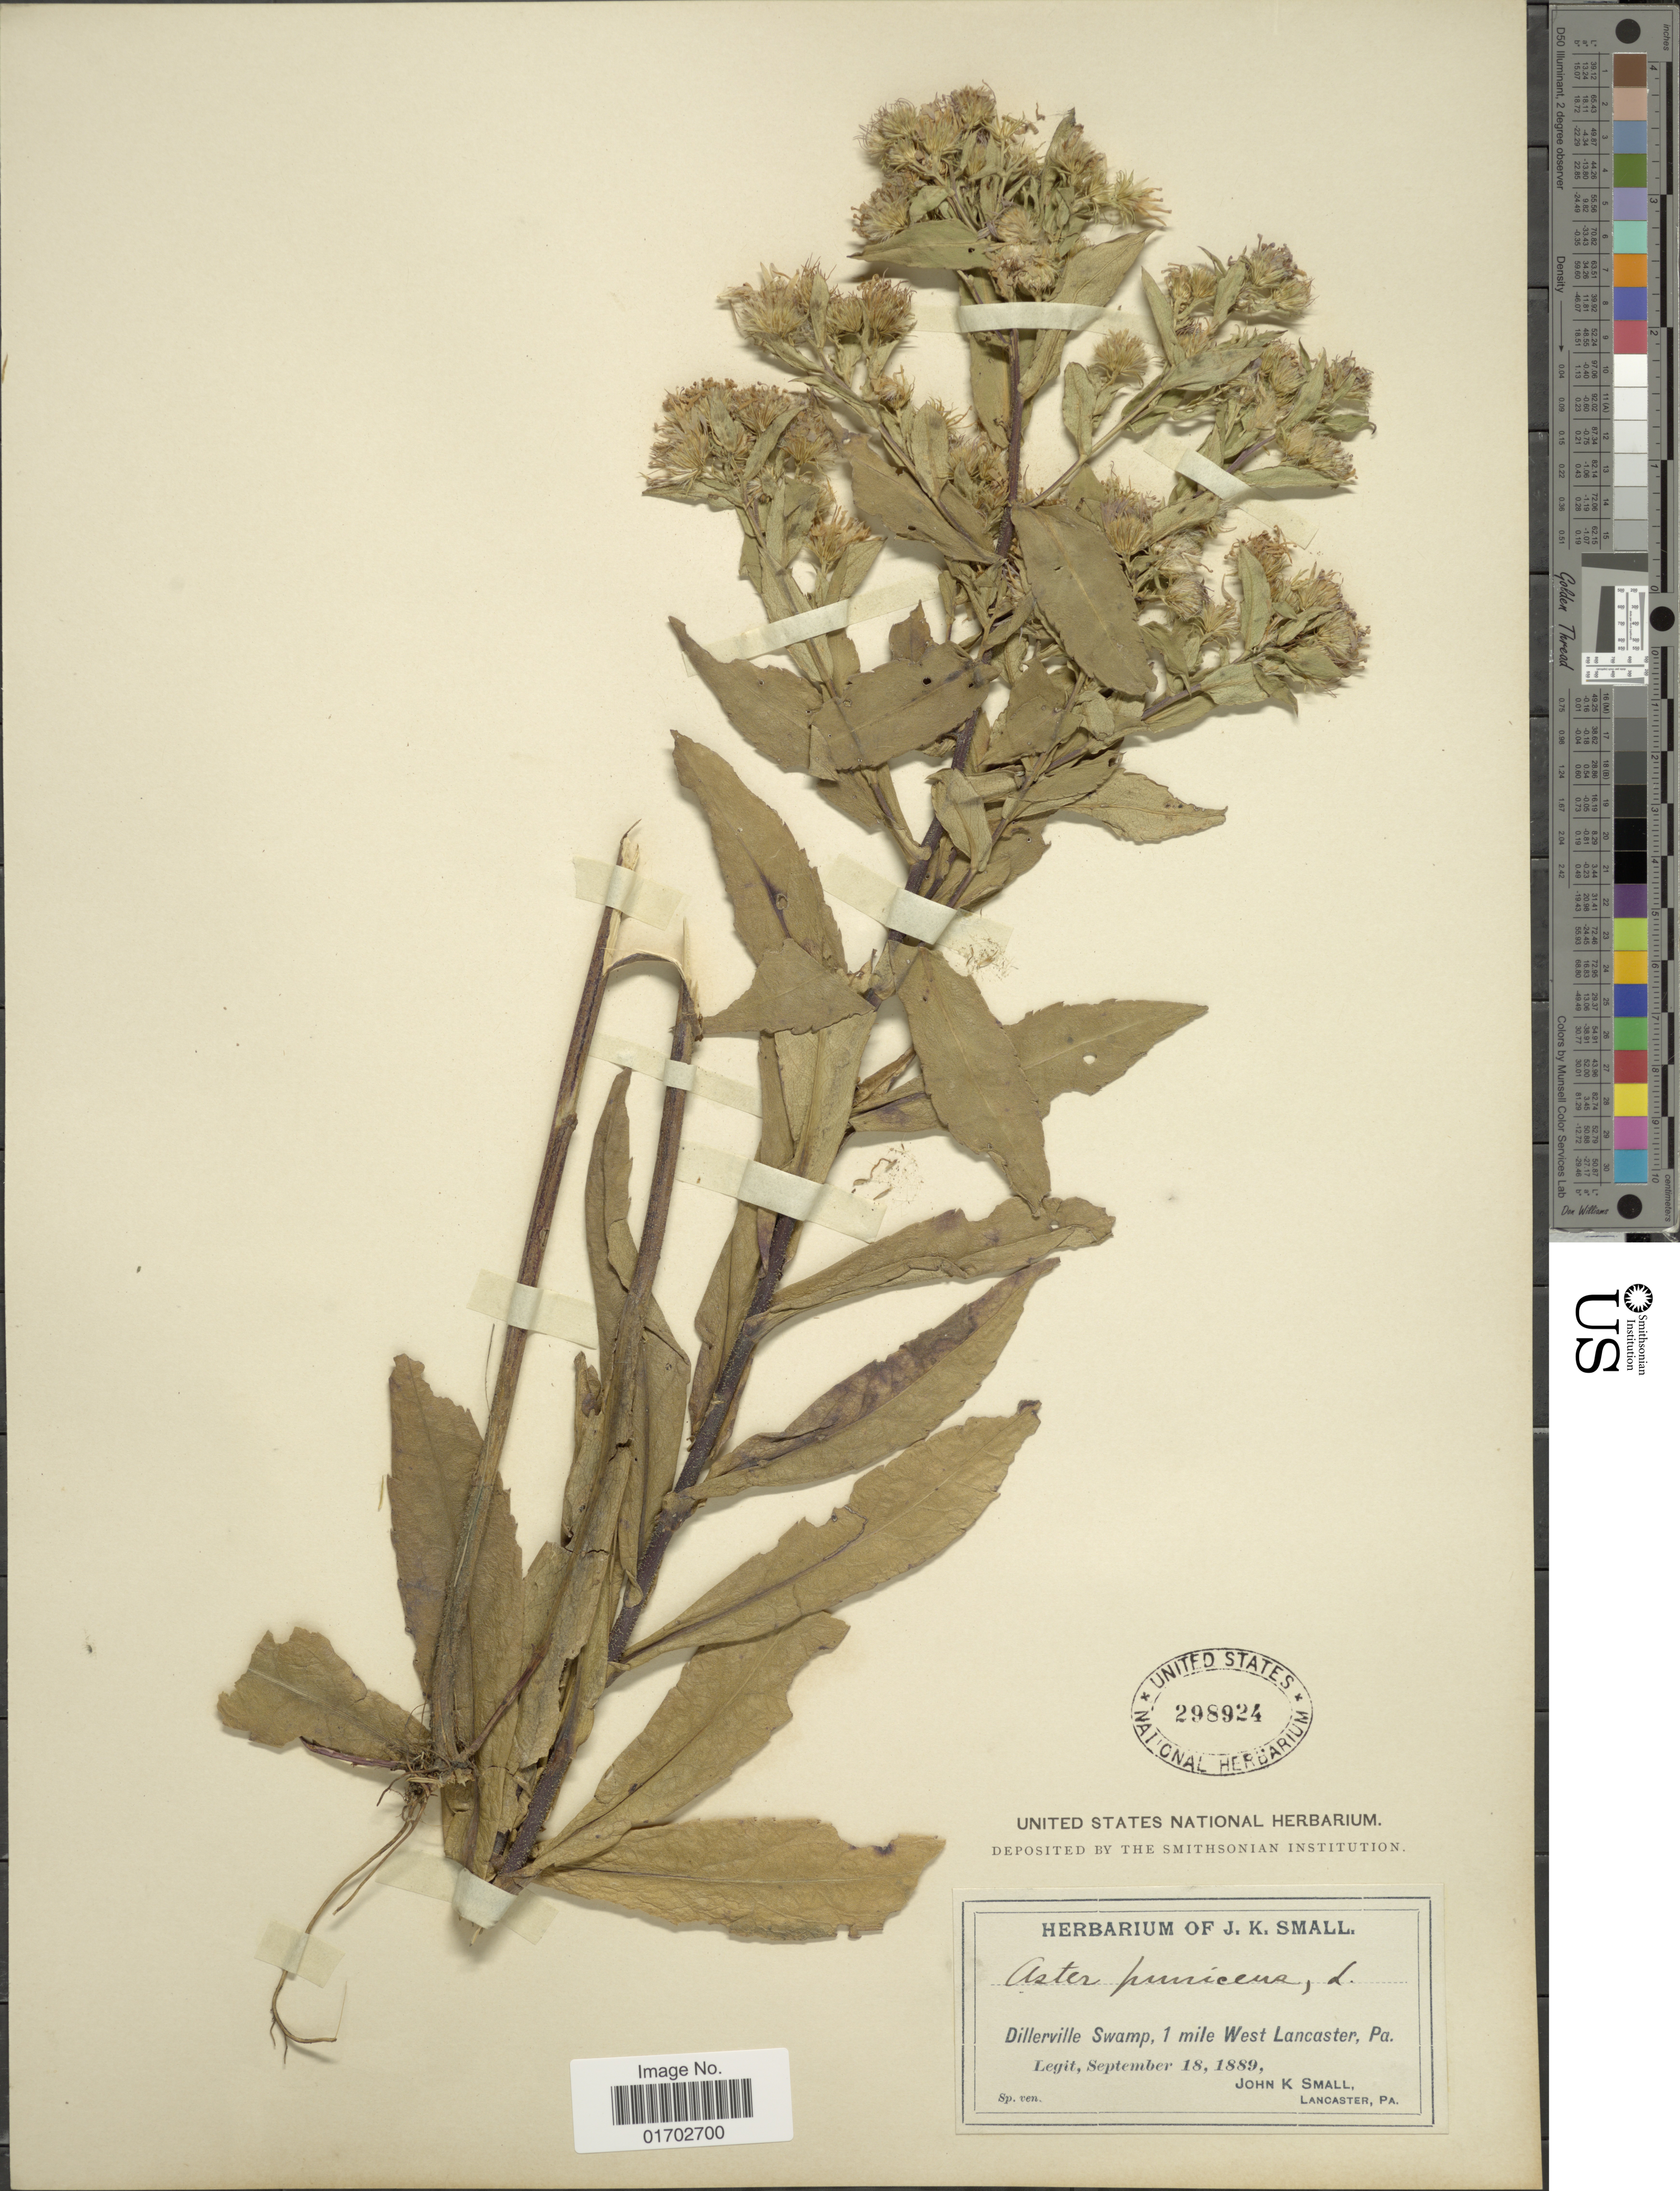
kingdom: Plantae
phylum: Tracheophyta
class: Magnoliopsida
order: Asterales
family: Asteraceae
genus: Symphyotrichum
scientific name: Symphyotrichum puniceum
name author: (L.) Á. Löve & D. Löve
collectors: J. K. Small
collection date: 1889-09-18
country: United States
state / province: Pennsylvania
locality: Dillerville Swamp, 1 mile West Lancaster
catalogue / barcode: US 298924